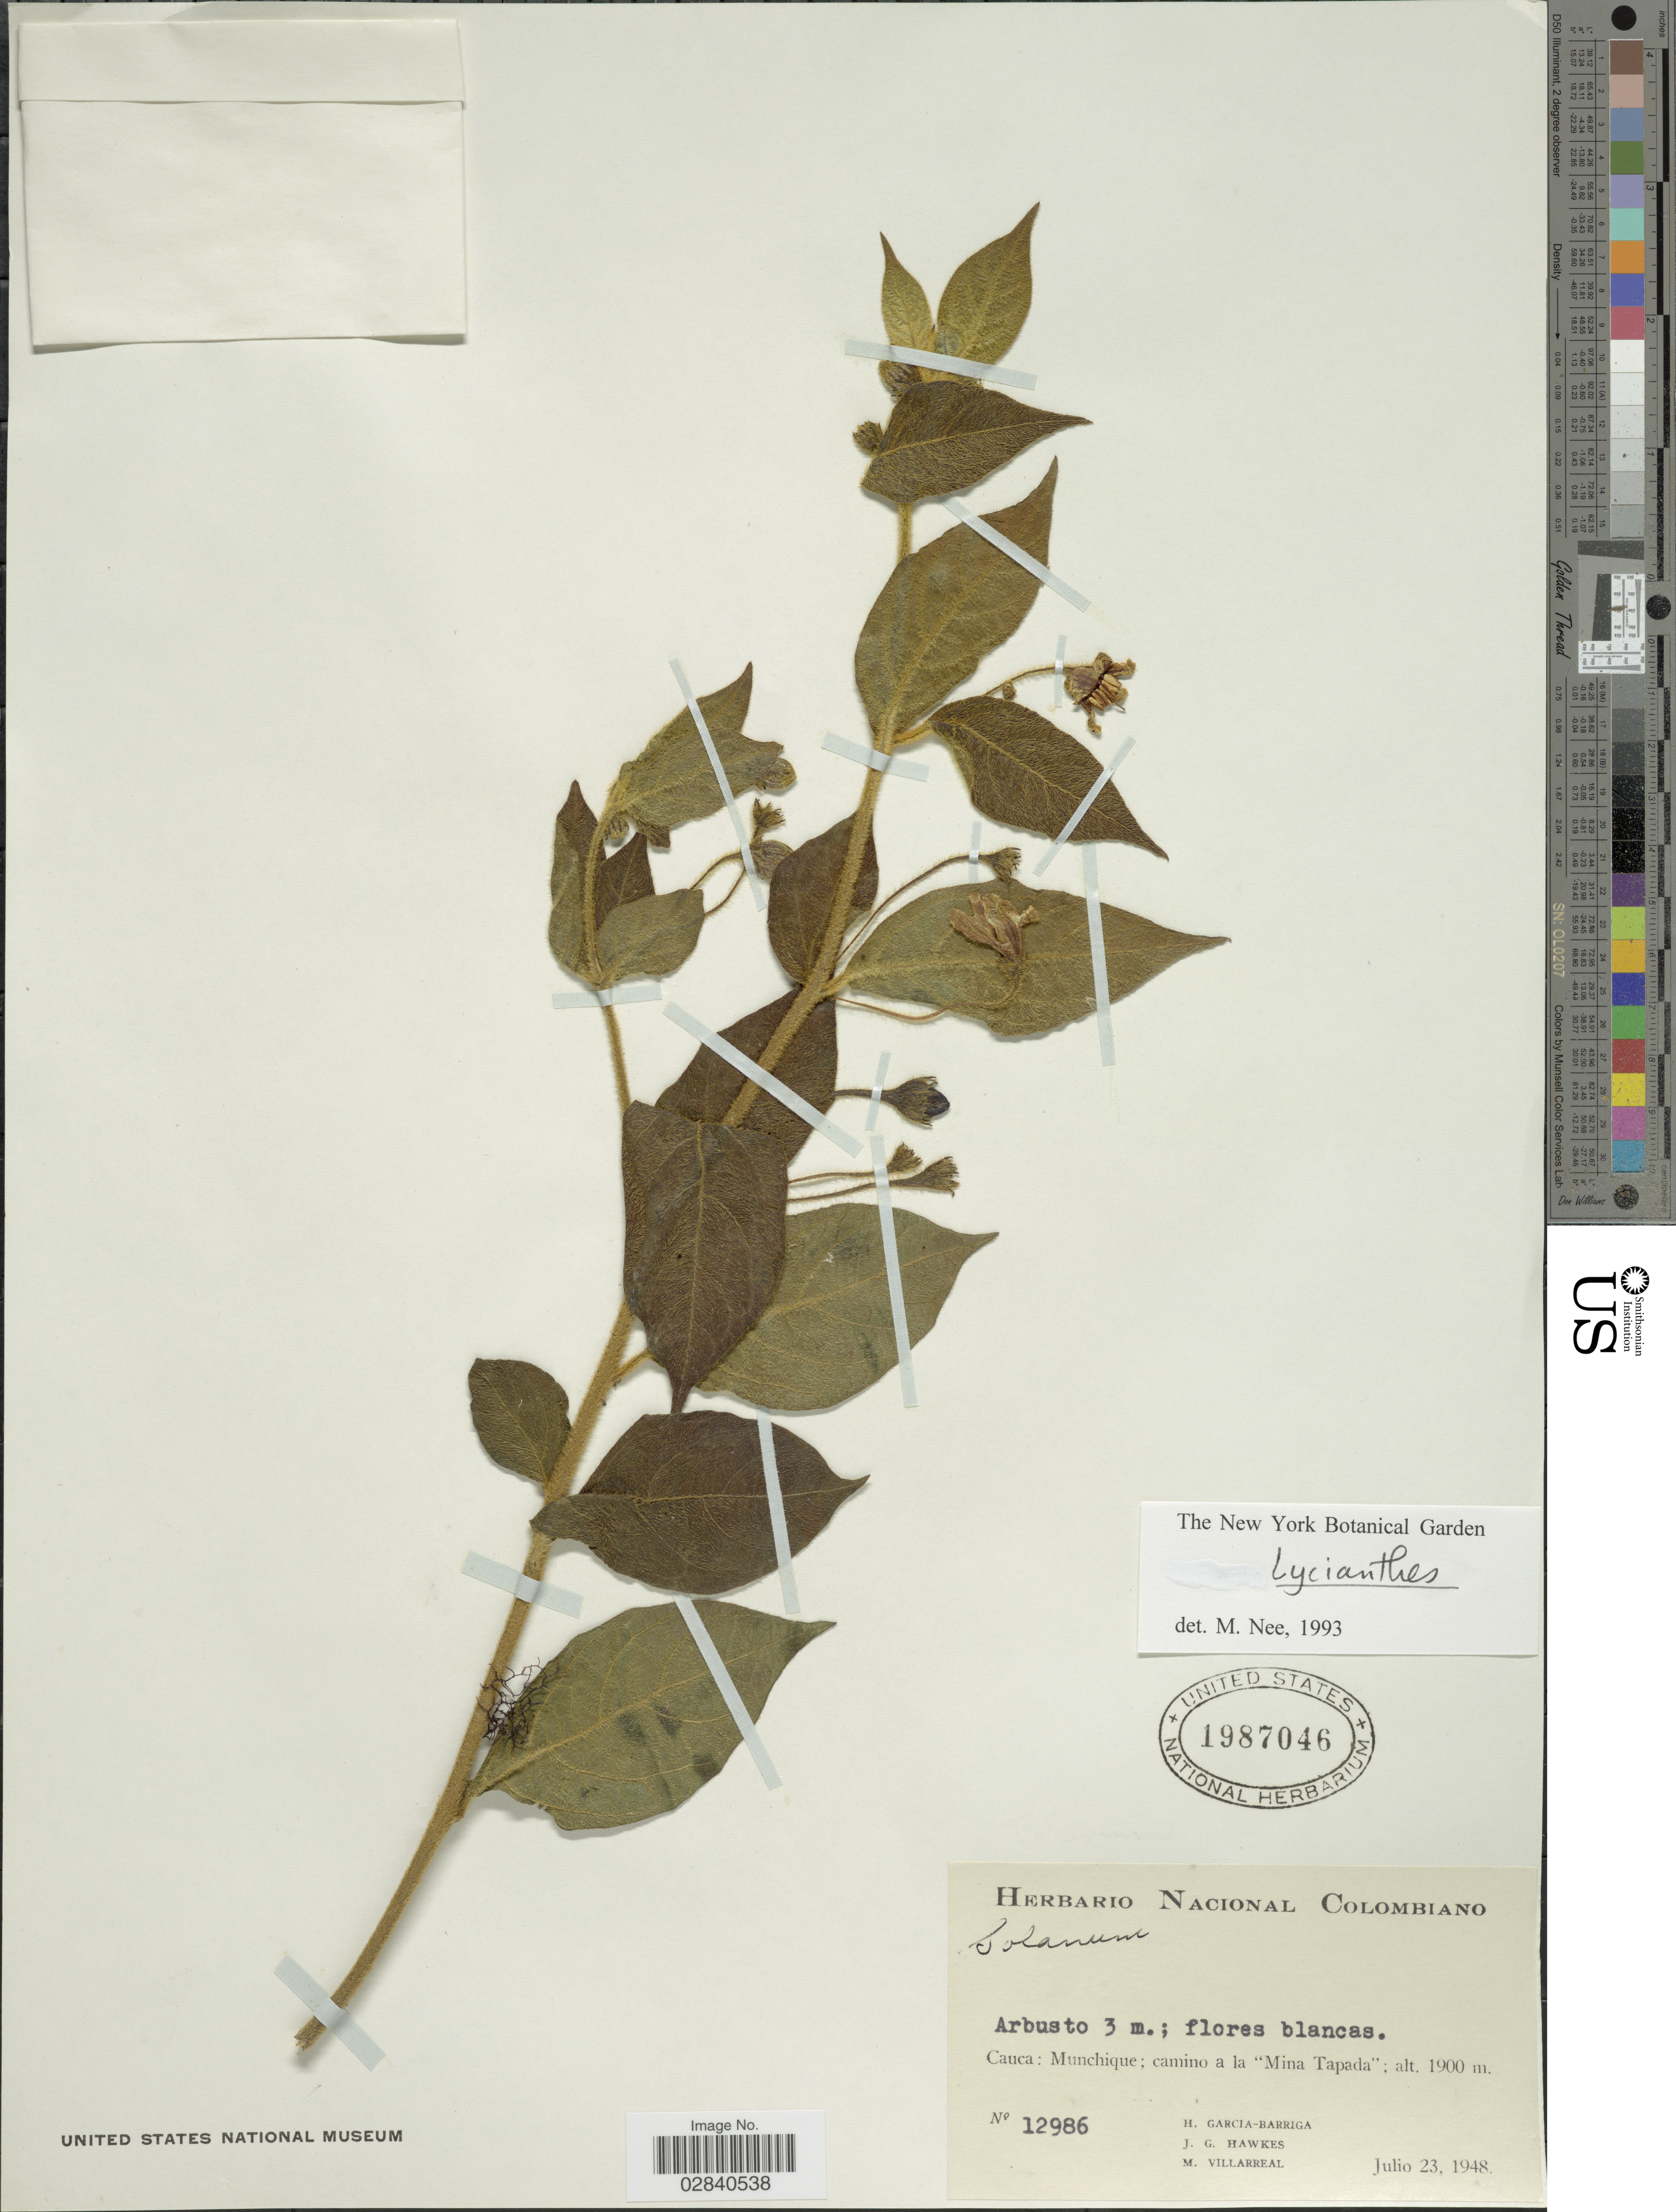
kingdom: Plantae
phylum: Tracheophyta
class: Magnoliopsida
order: Solanales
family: Solanaceae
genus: Lycianthes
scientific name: Lycianthes sp.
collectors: H. García Barriga, J. Hawkes & M. Villarreal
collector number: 12986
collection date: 1948-07-23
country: Colombia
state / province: Cauca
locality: Cauca: Munchique; camino a la "Mina Tapada".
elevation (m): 1900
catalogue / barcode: US 1987046